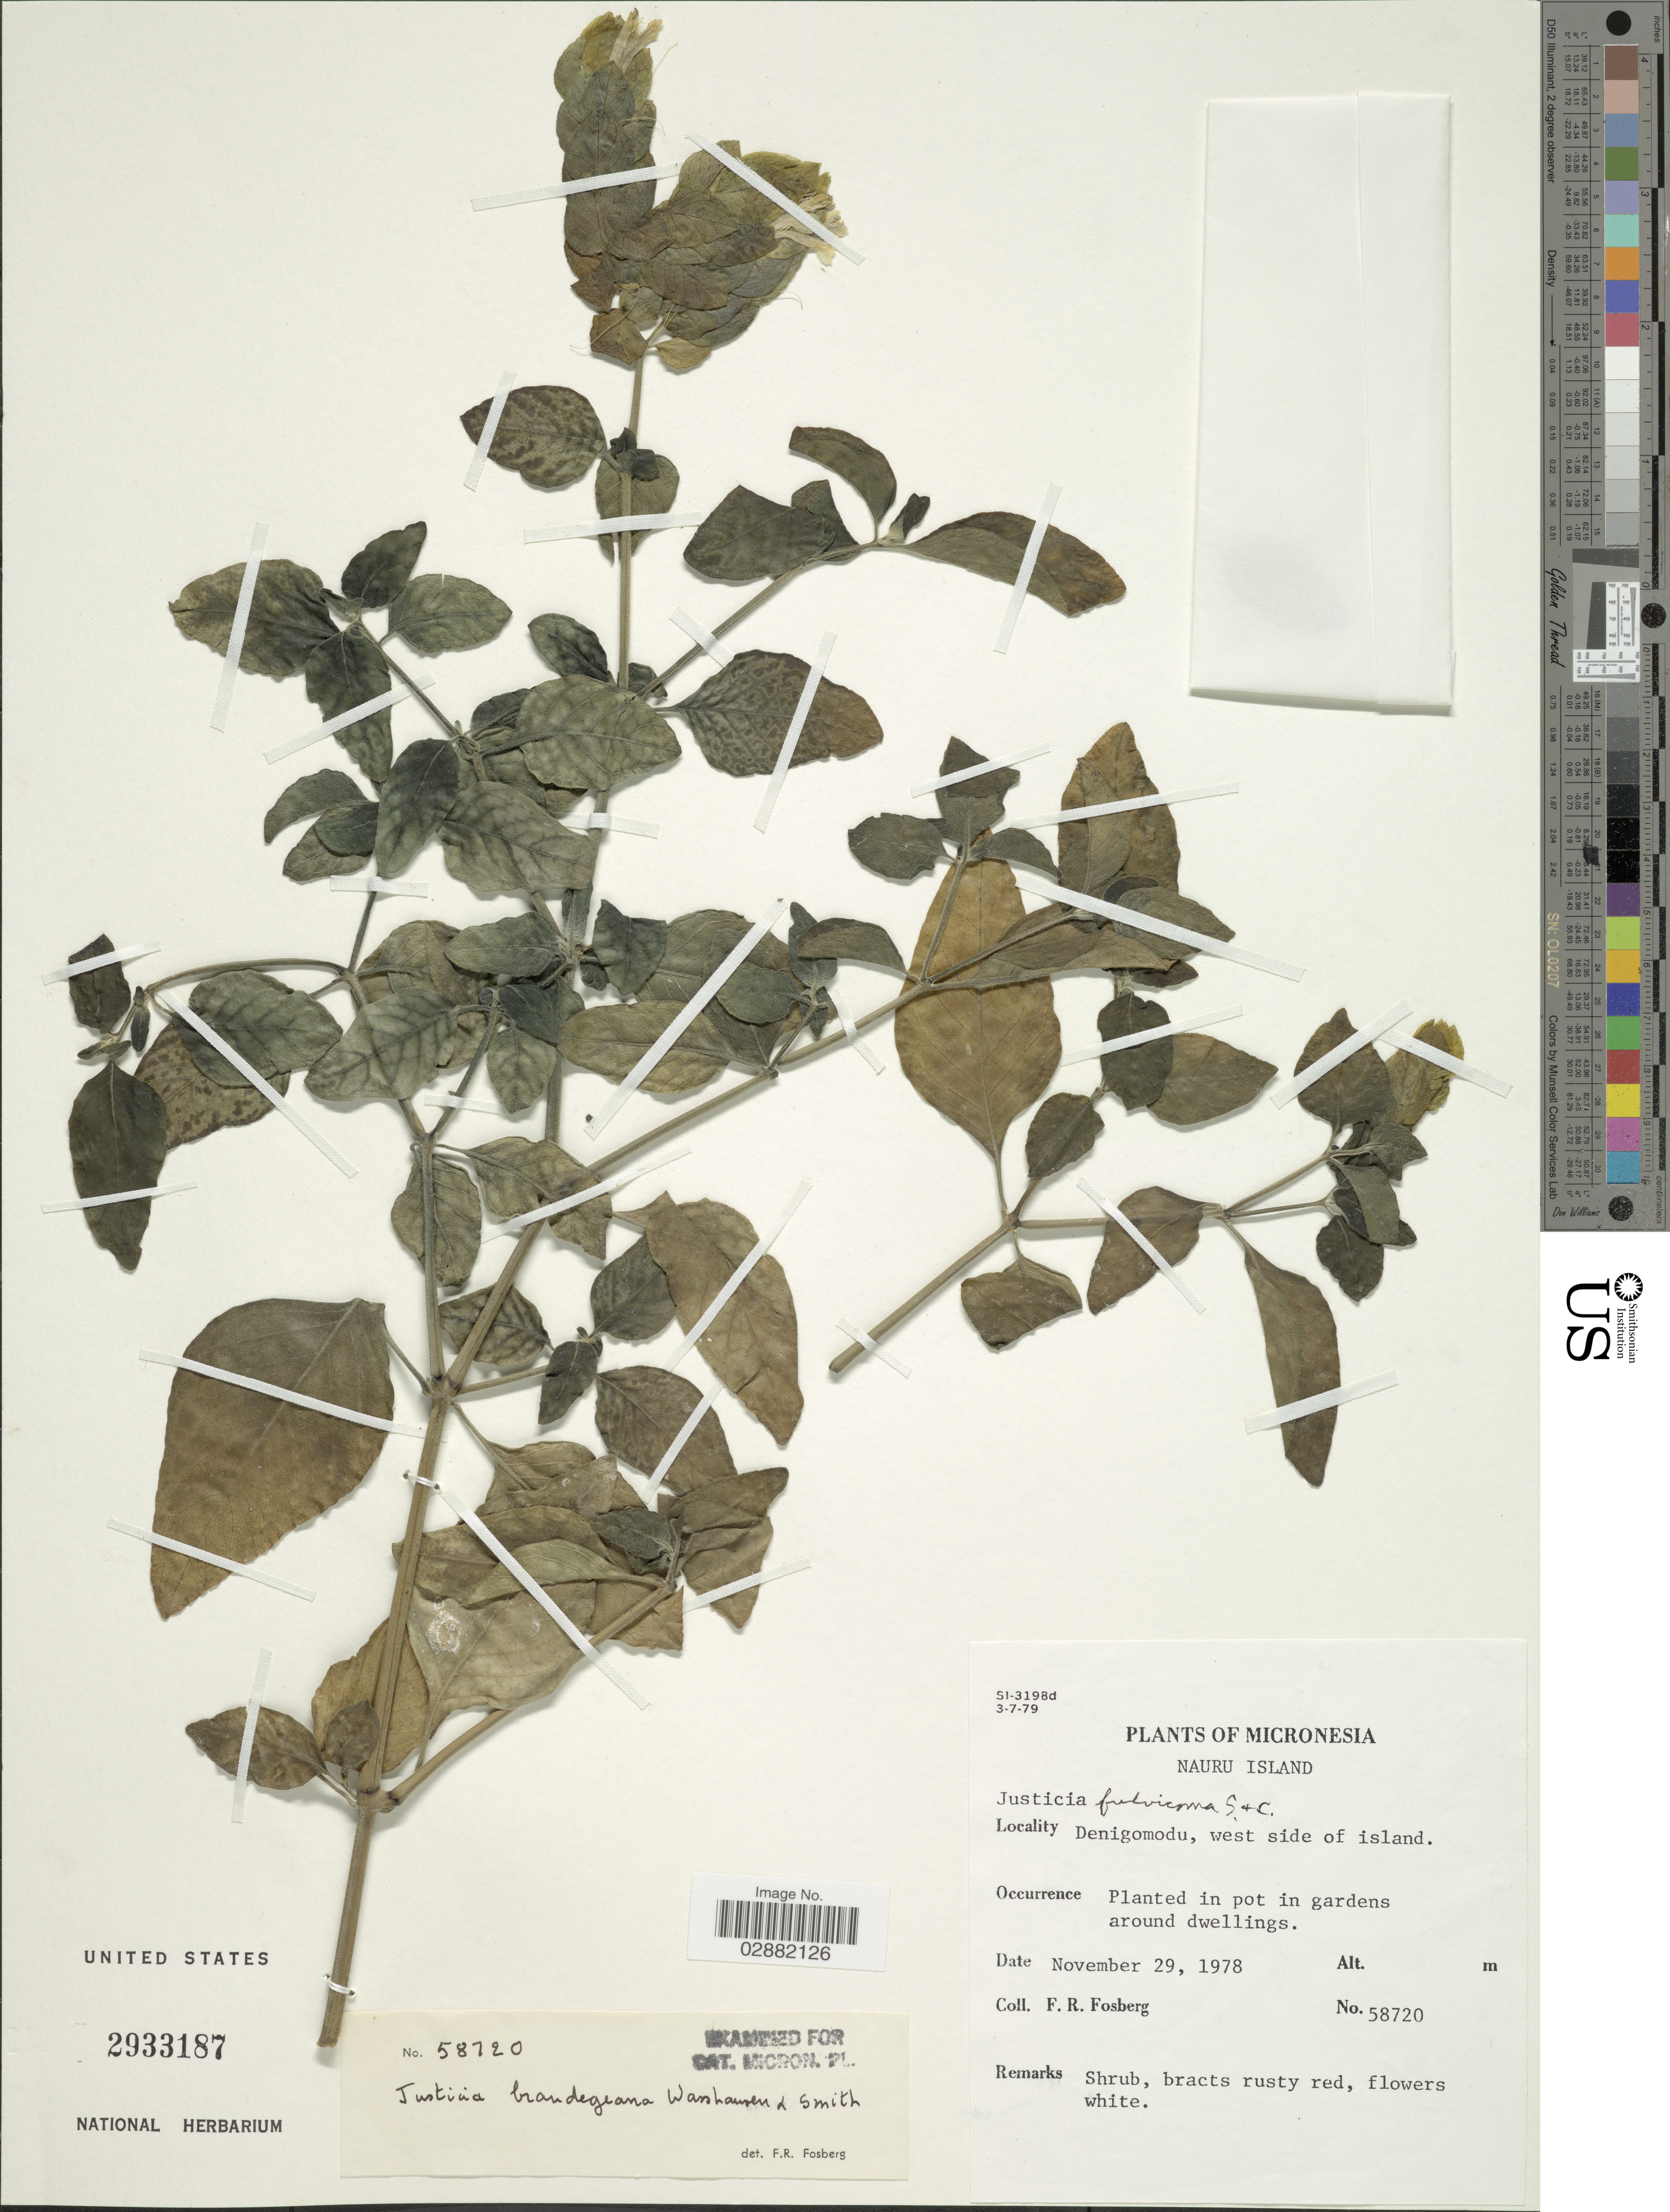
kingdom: Plantae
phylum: Tracheophyta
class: Magnoliopsida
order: Lamiales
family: Acanthaceae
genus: Justicia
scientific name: Justicia brandegeana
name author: Wassh. & L.B. Sm.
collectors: F. R. Fosberg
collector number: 58720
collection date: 1978-11-29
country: Micronesia, Federated States of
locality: Micronesia, Nauru Island, Denigomodu, west side of island.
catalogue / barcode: US 2933187